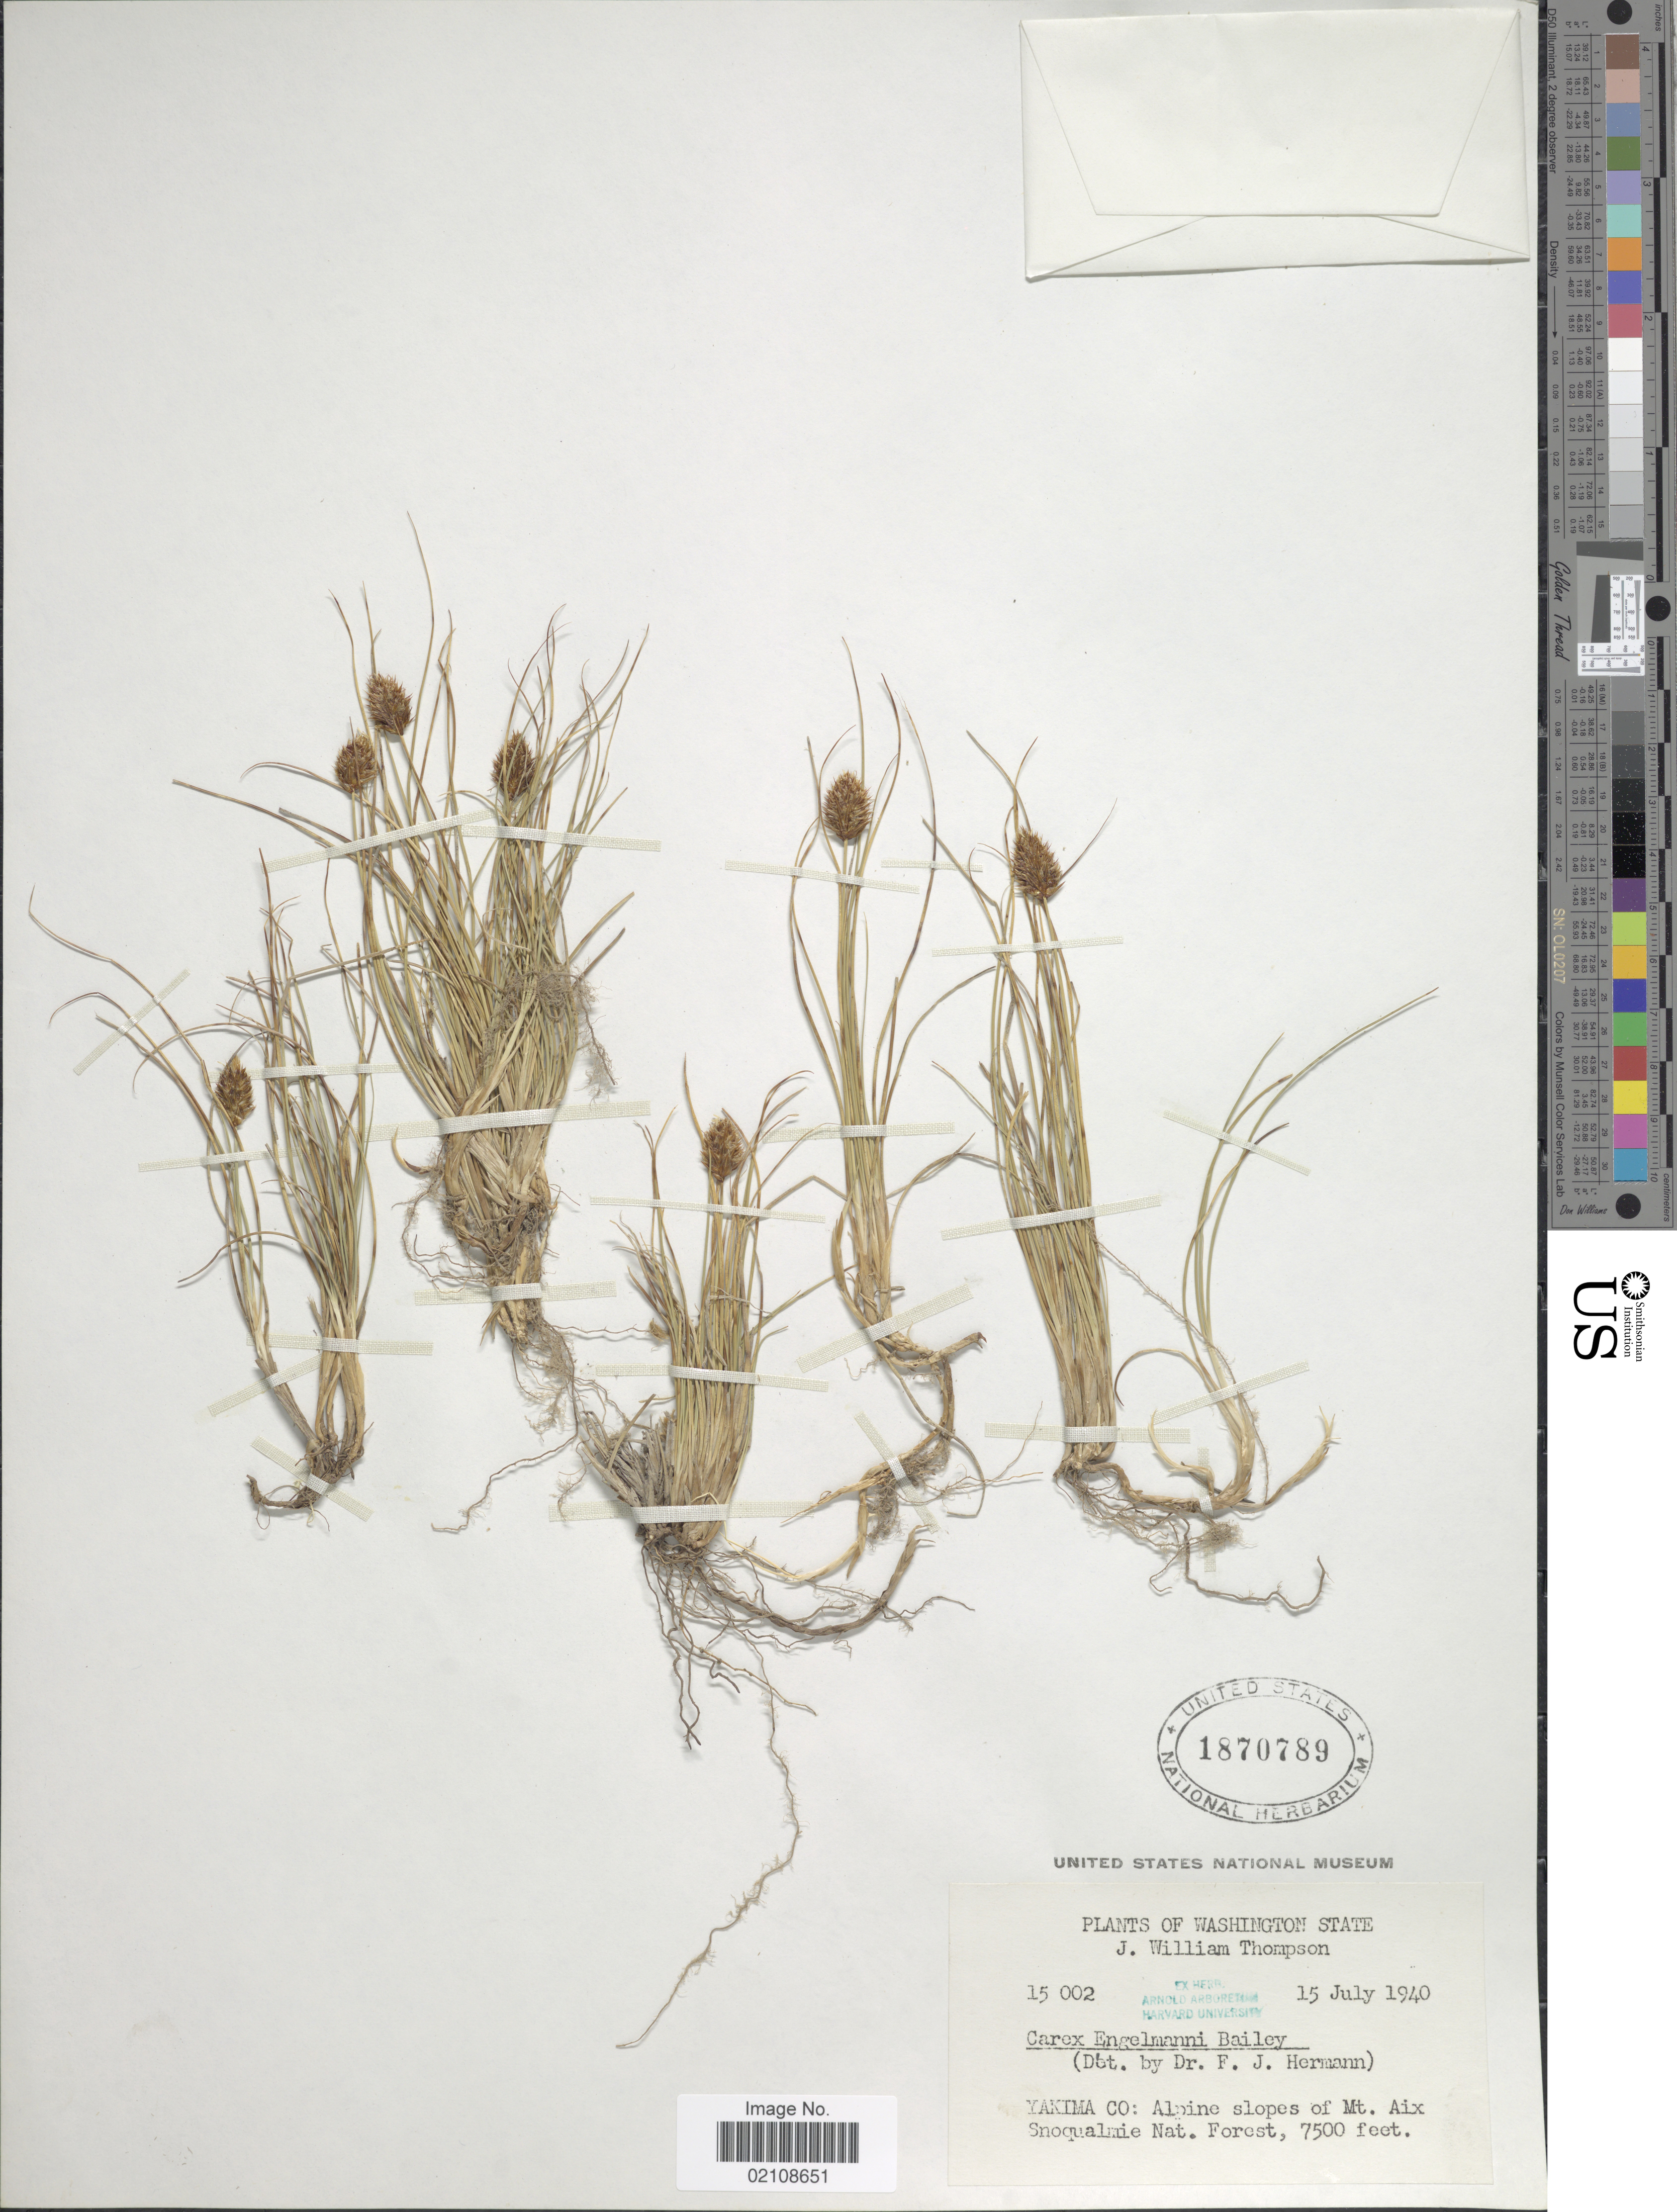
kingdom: Plantae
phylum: Tracheophyta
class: Liliopsida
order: Poales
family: Cyperaceae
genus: Carex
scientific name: Carex engelmannii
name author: L.H. Bailey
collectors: J. W. Thompson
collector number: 15002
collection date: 1940-07-15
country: United States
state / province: Washington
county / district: Yakima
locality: Yakima Co: Alpine slopes of Mt. Aix Snoqualmie Nat. Forest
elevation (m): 2286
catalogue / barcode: US 1870789